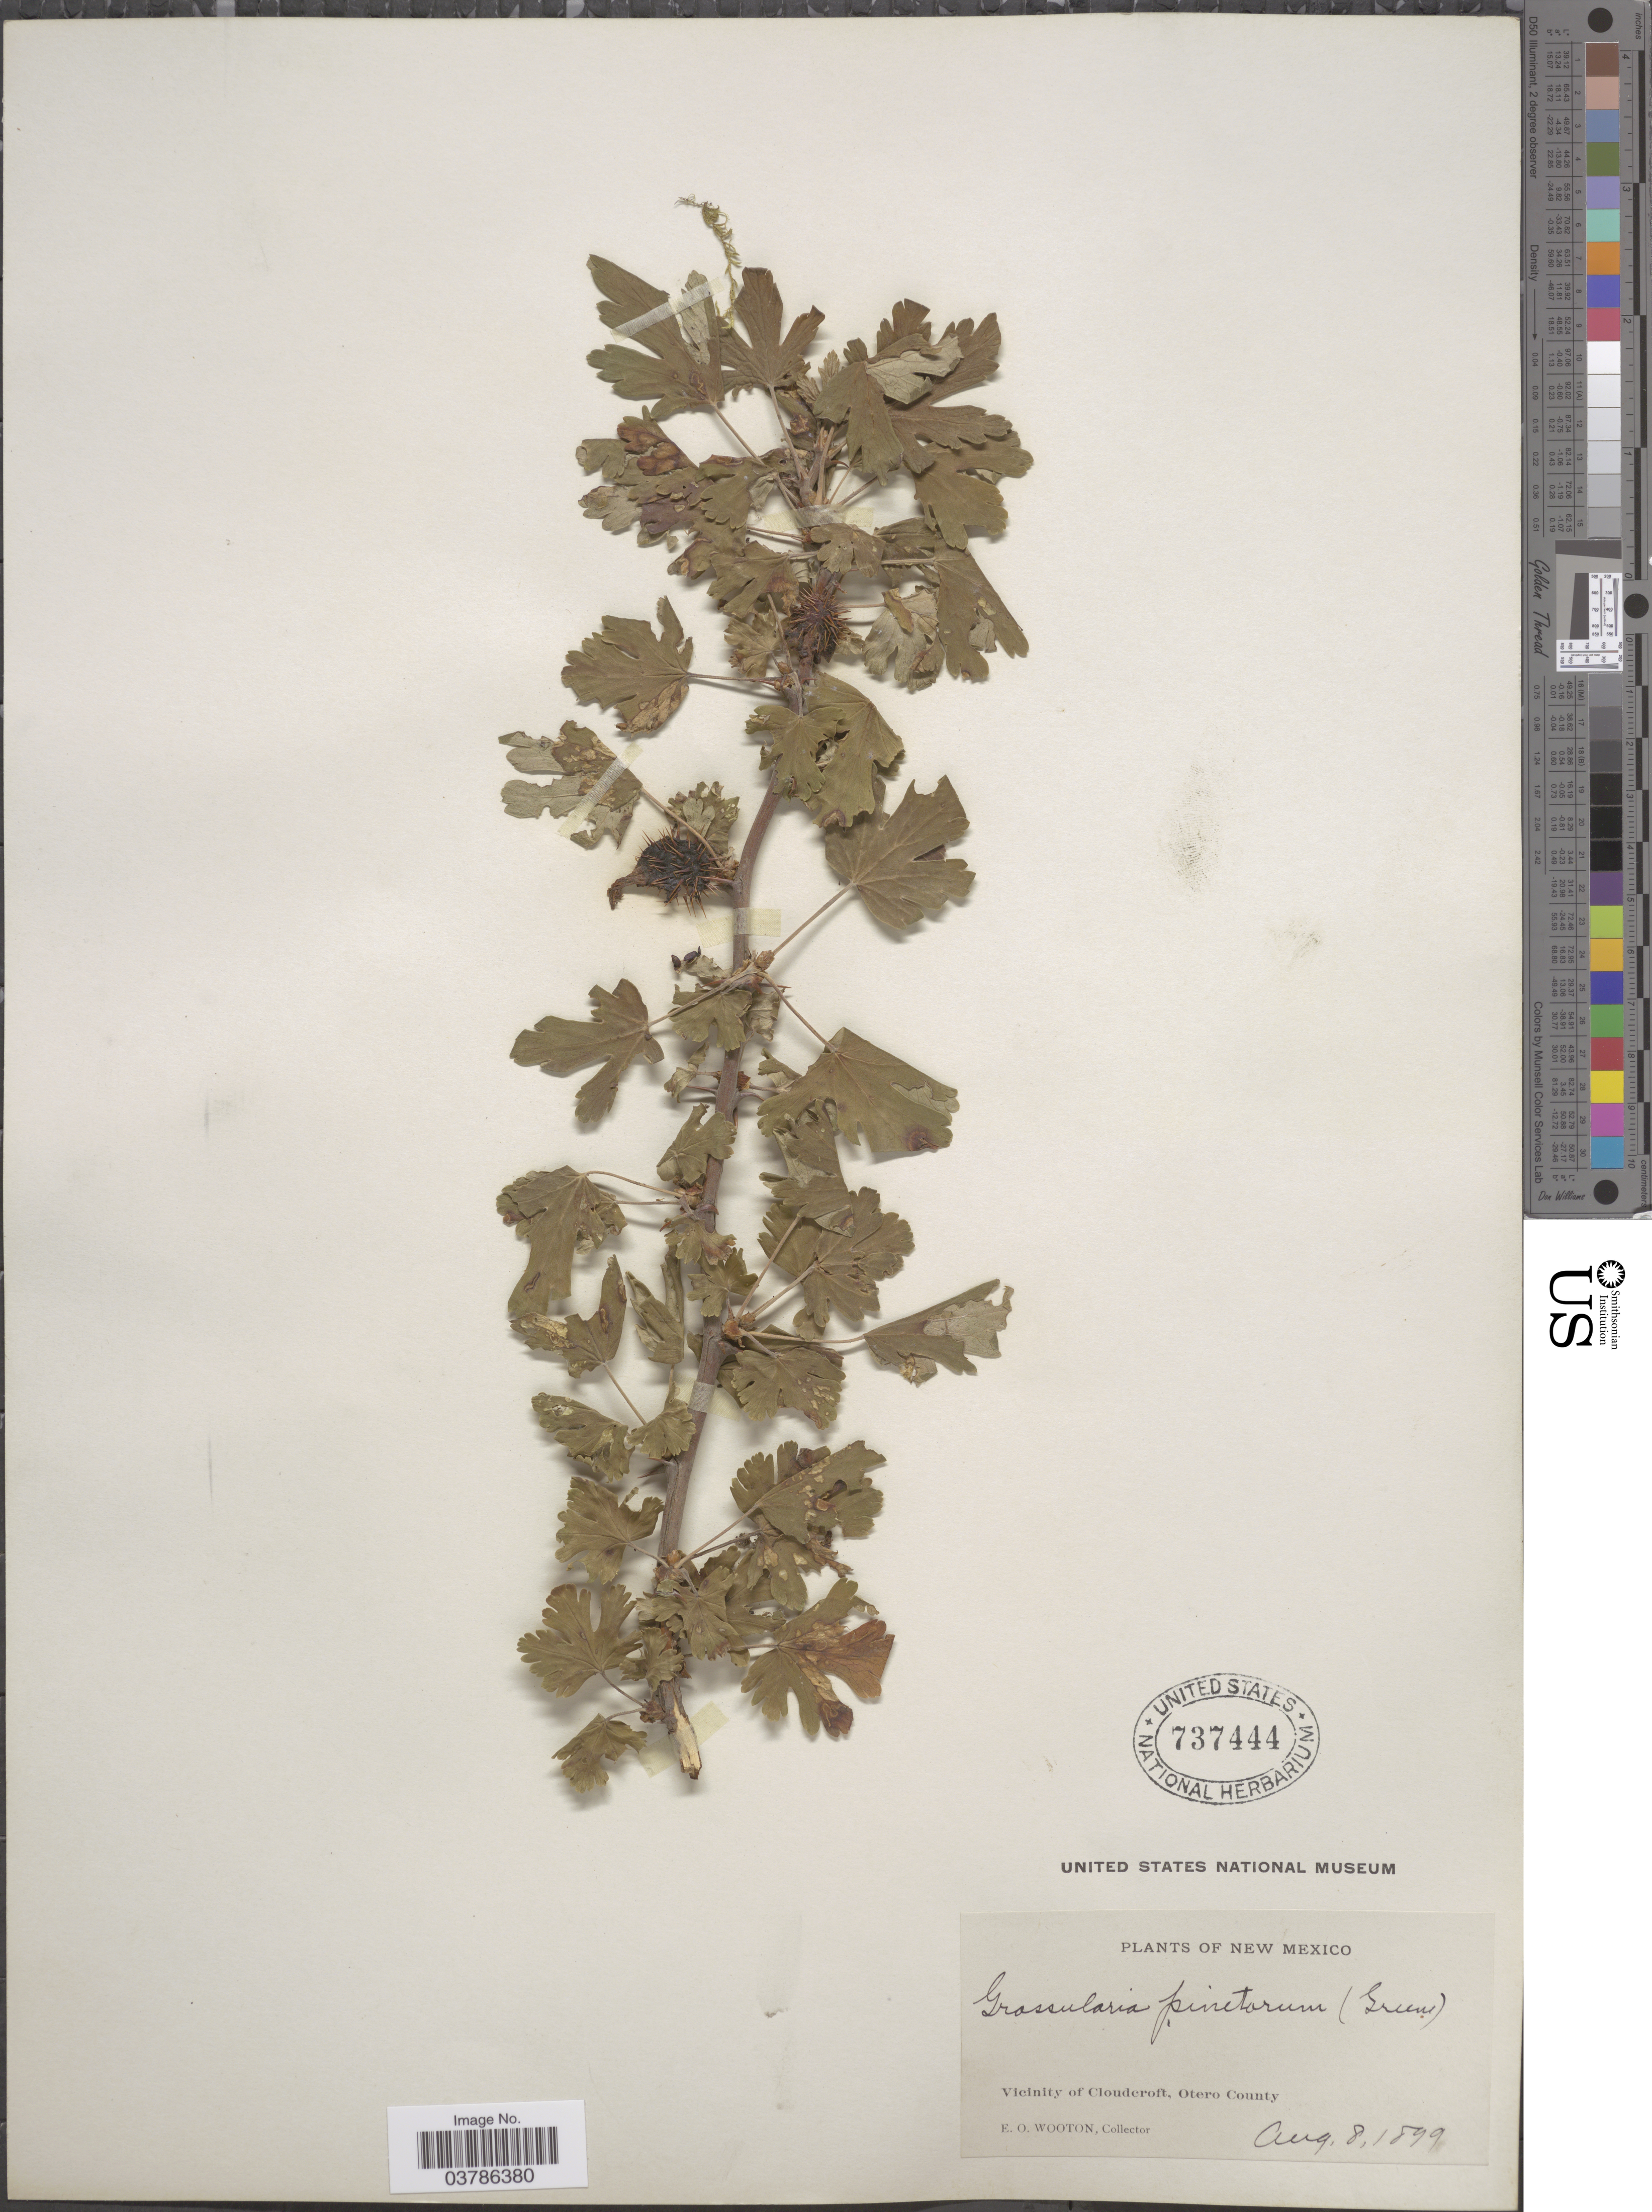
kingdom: Plantae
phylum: Tracheophyta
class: Magnoliopsida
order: Saxifragales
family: Grossulariaceae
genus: Ribes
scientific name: Ribes pinetorum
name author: Greene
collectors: E. O. Wooton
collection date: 1899-08-08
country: United States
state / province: New Mexico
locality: Vicinity of Cloudcroft, Otero County.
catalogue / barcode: US 737444